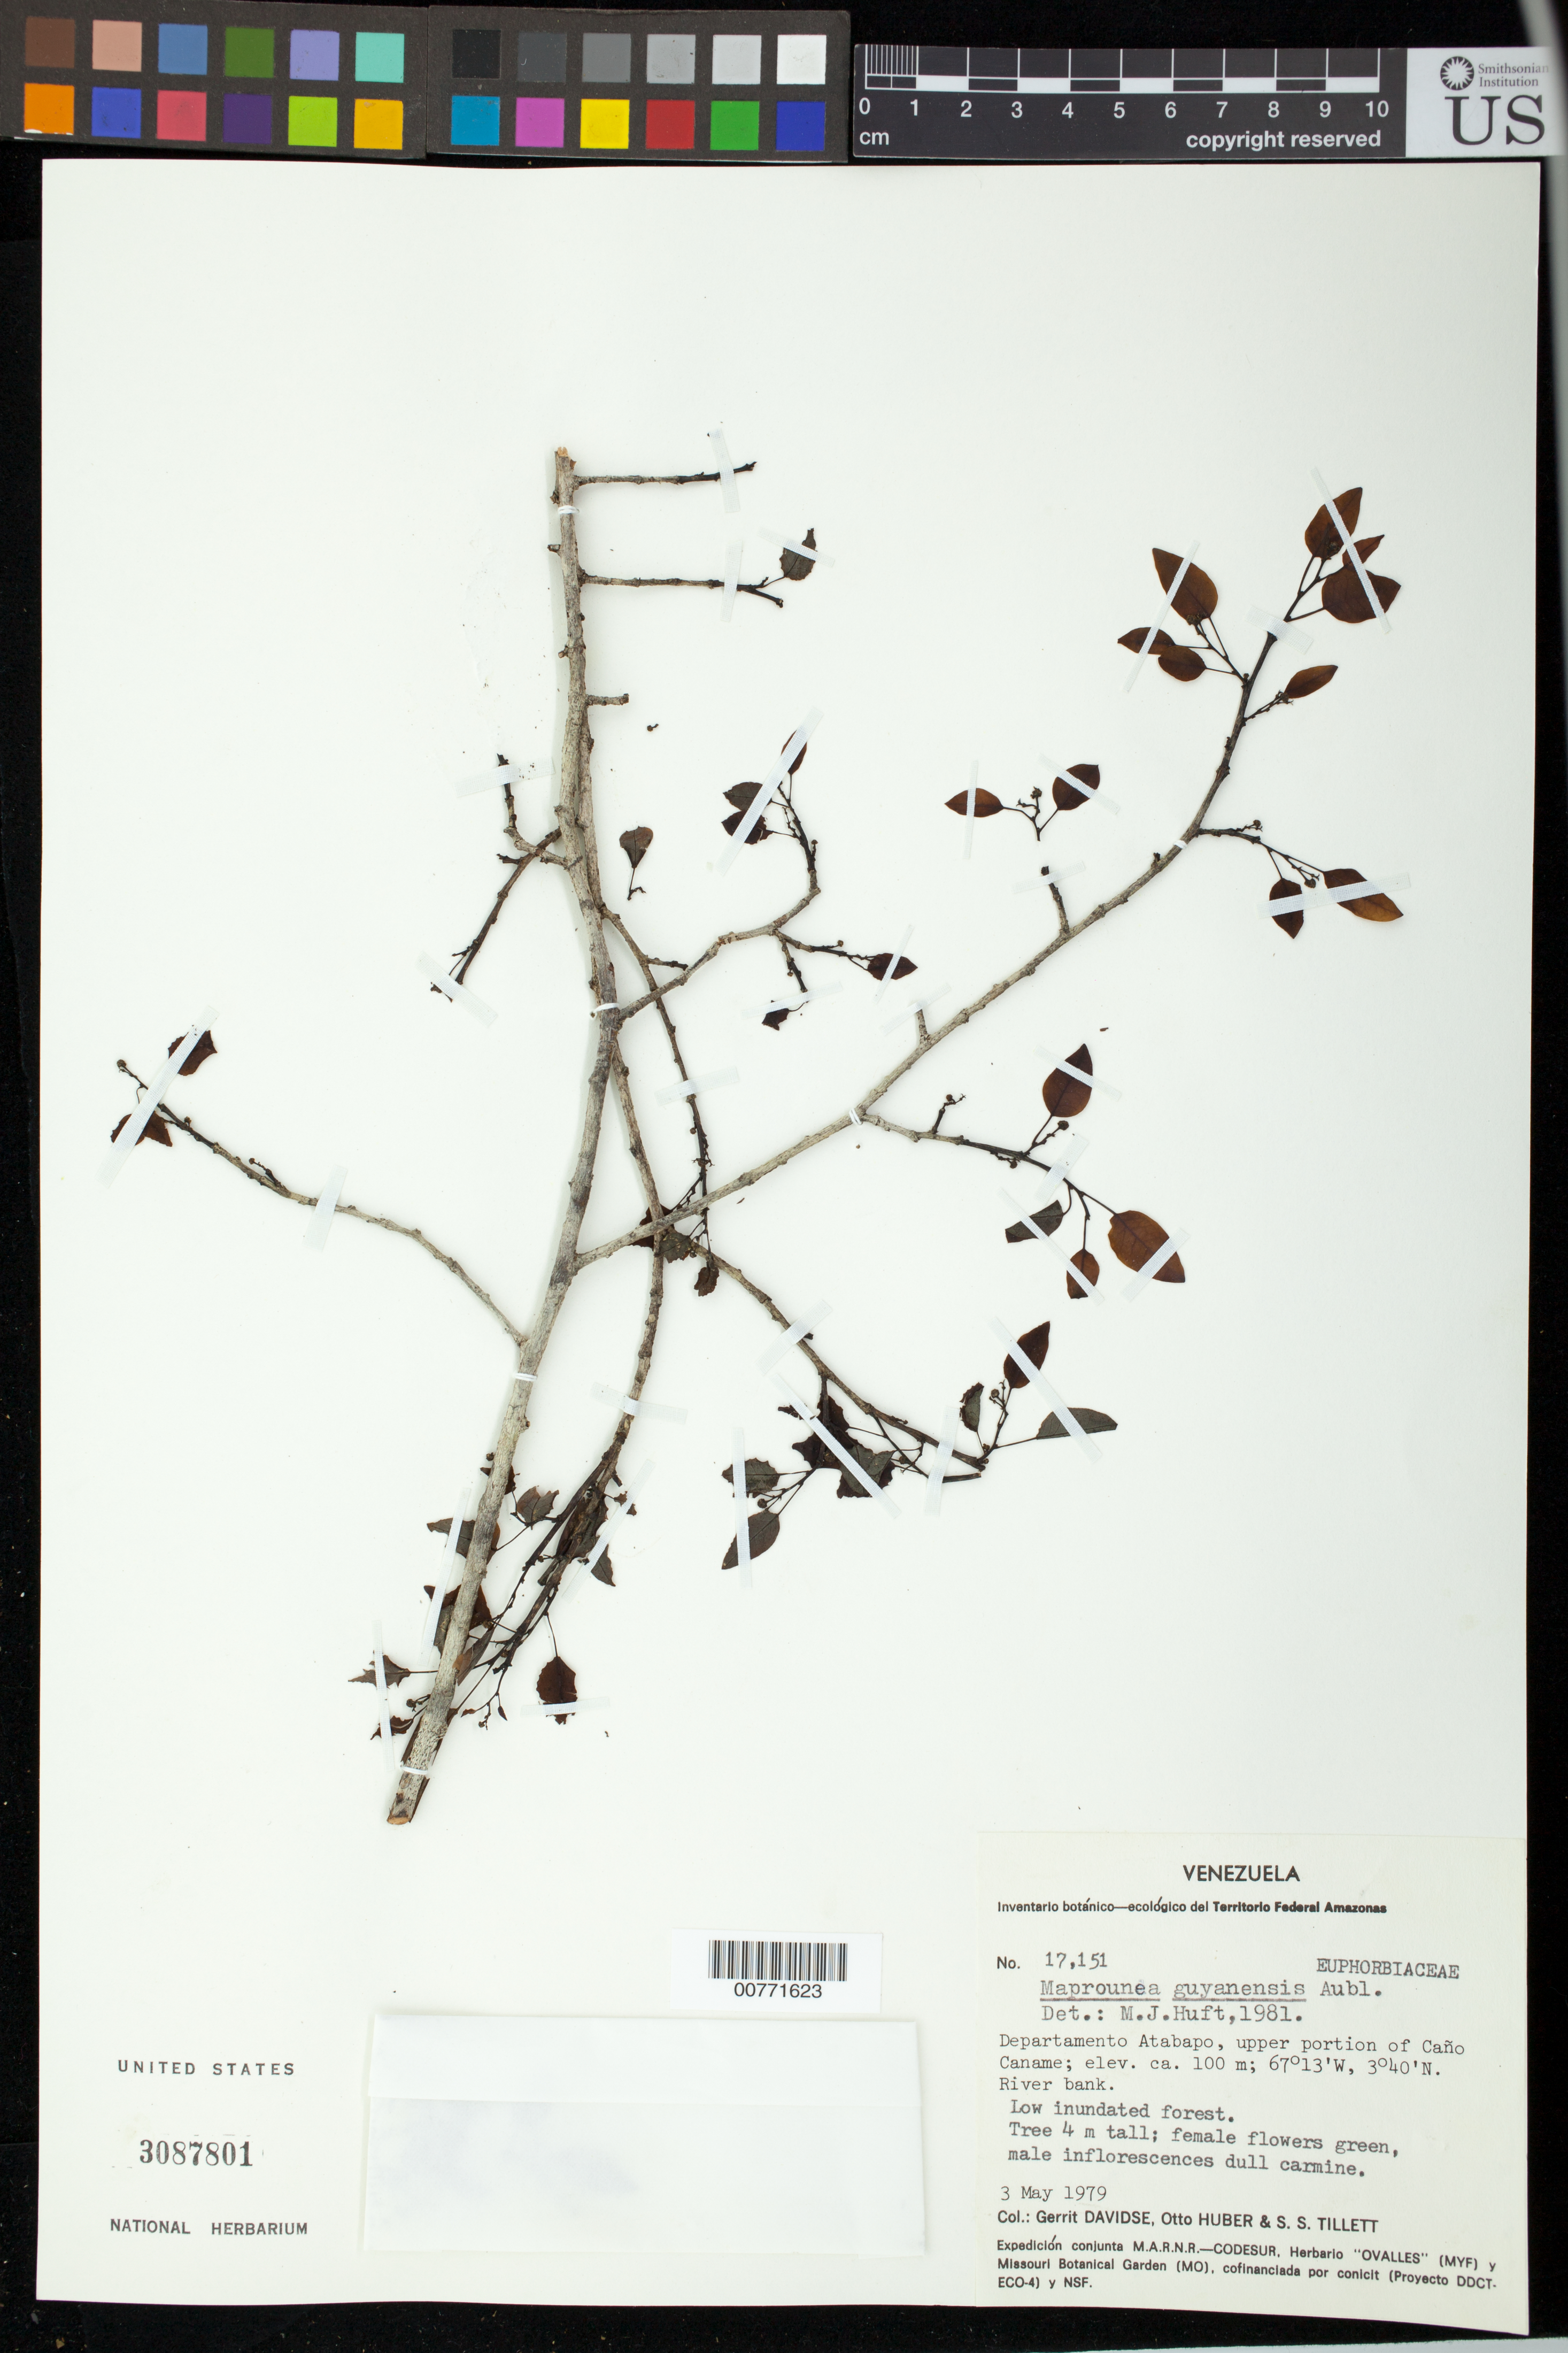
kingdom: Plantae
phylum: Tracheophyta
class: Magnoliopsida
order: Malpighiales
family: Euphorbiaceae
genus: Maprounea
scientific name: Maprounea guianensis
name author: Aubl.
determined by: Huft, M. J.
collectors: G. Davidse, O. Huber & S. S. Tillett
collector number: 17151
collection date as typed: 3-May-79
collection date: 1979-05-03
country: Venezuela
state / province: Amazonas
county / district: Atabapo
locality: Caño Caname, upper portion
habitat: Low inundated forest, riverbank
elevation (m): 100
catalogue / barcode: US 3087801